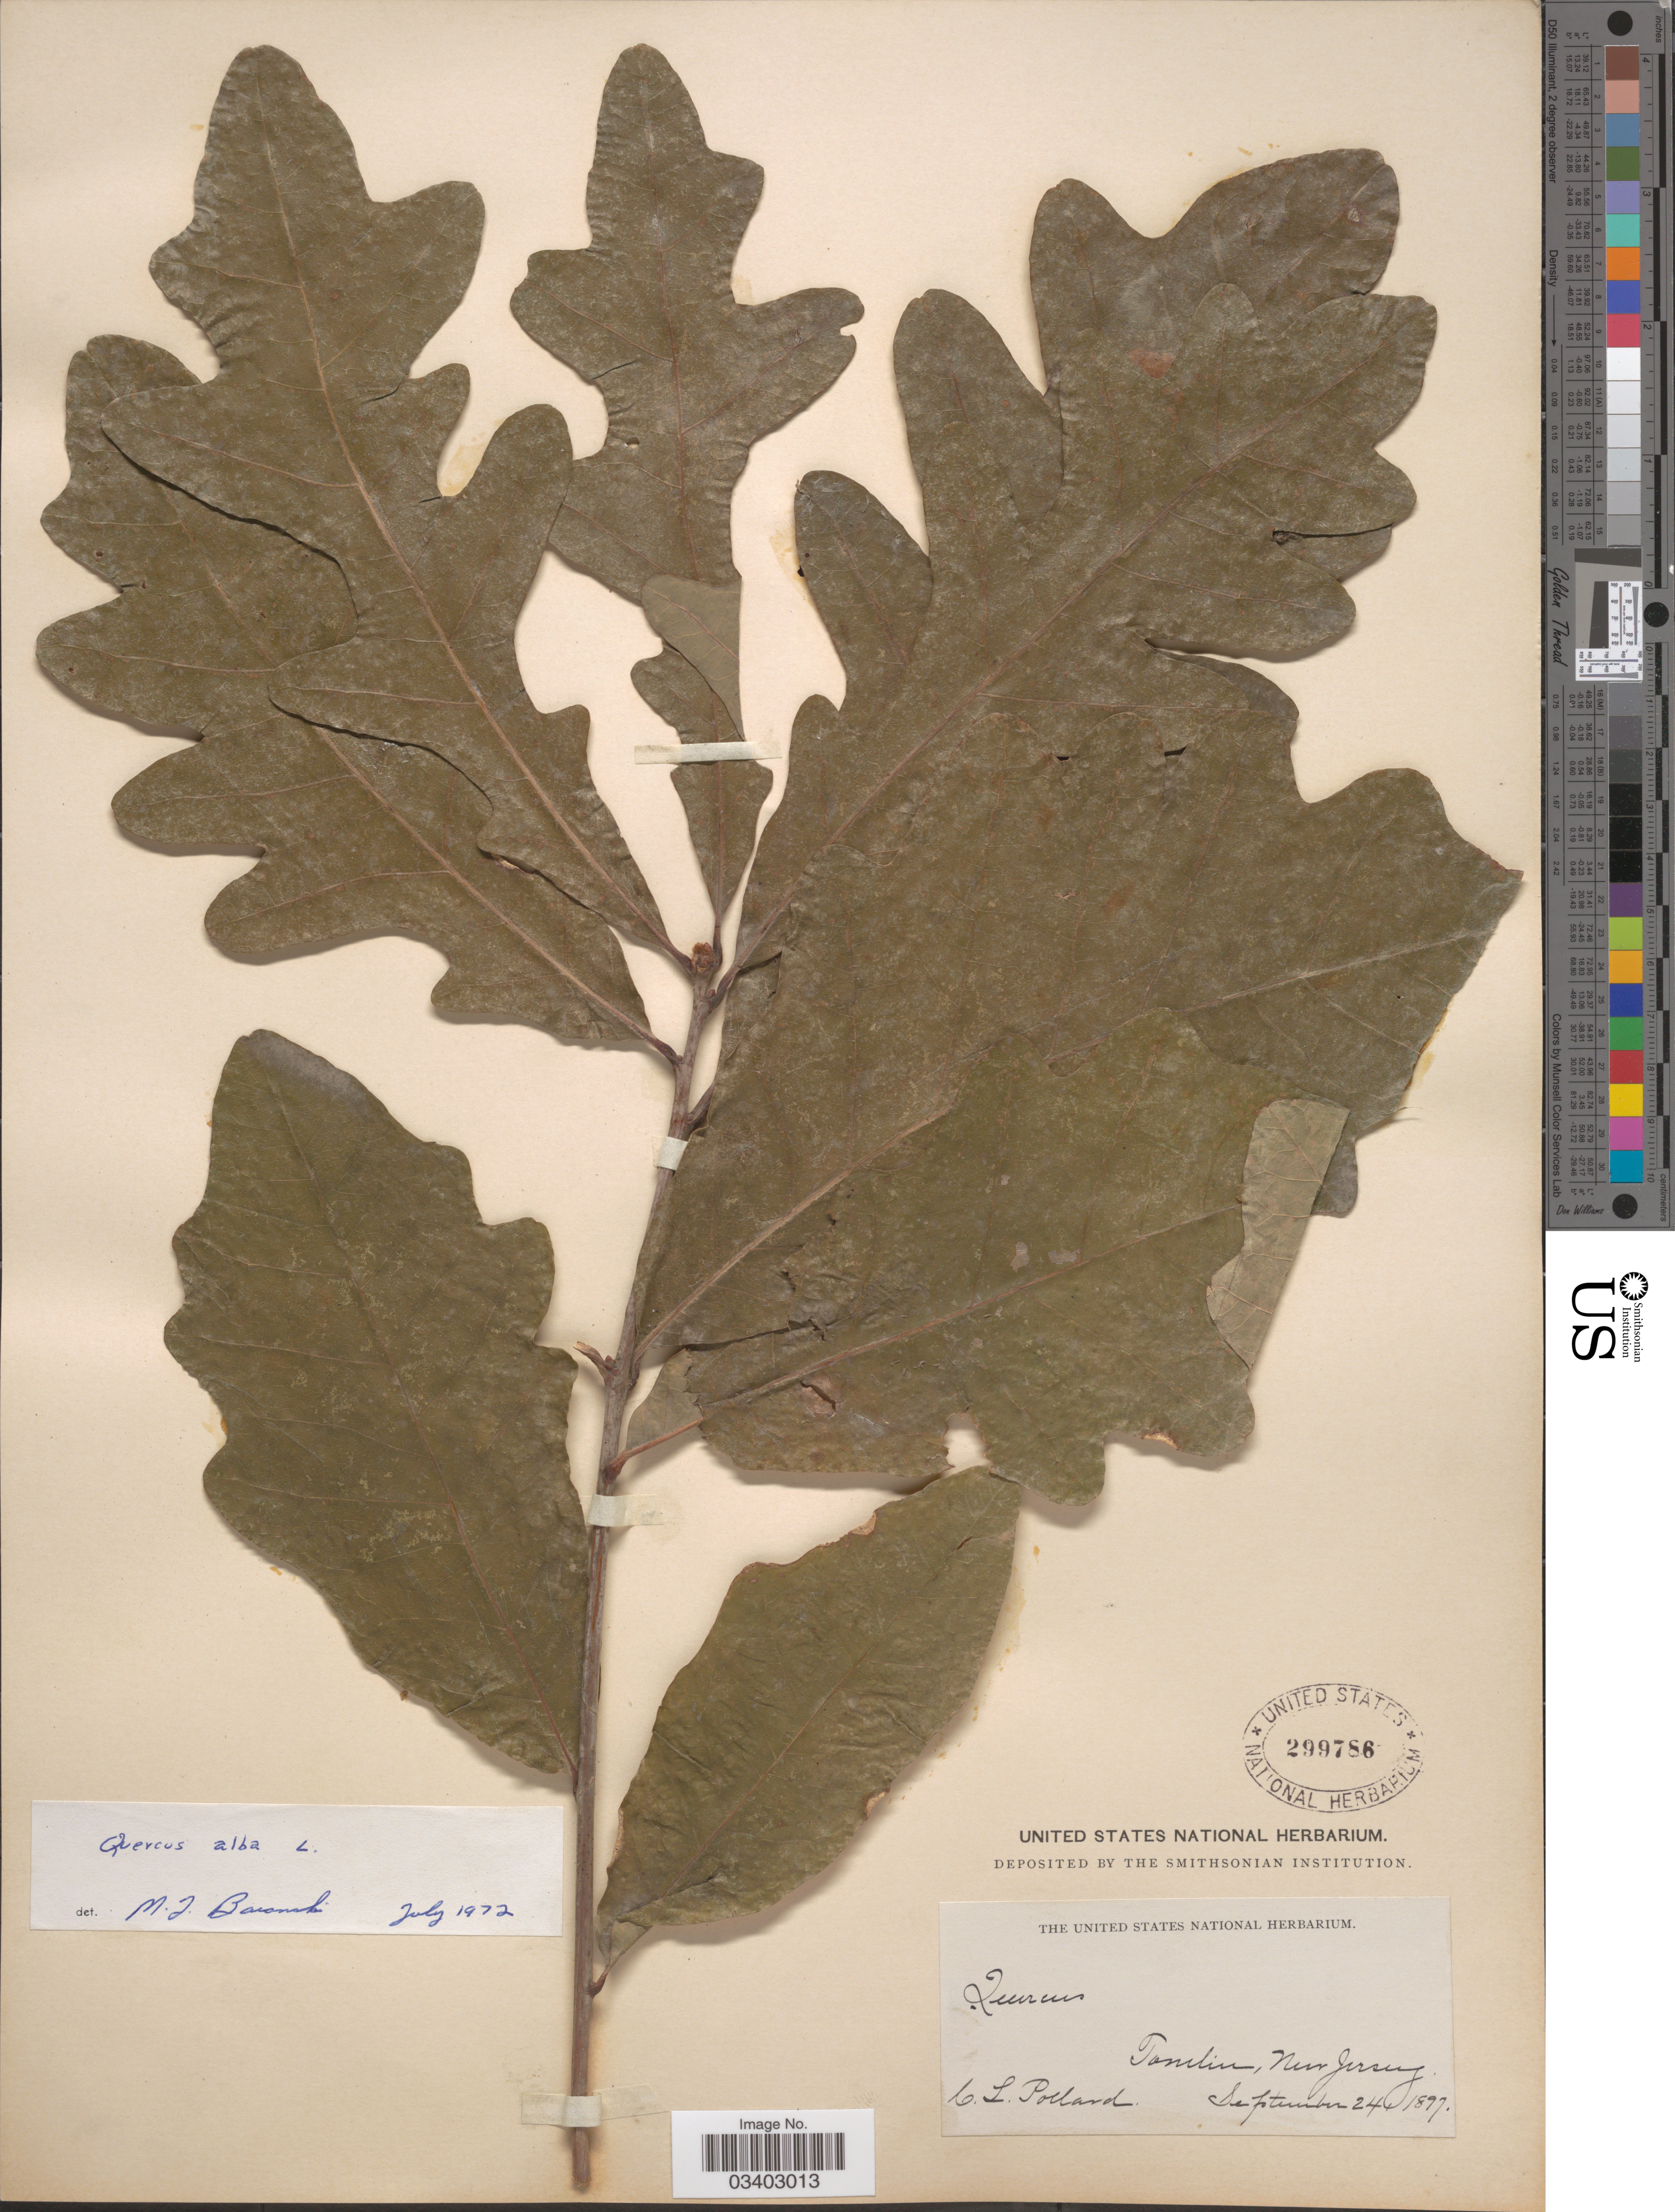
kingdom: Plantae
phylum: Tracheophyta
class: Magnoliopsida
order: Fagales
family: Fagaceae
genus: Quercus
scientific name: Quercus alba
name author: L.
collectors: C. L. Pollard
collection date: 1897-09-24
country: United States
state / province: New Jersey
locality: Tomlin.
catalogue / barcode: US 299786